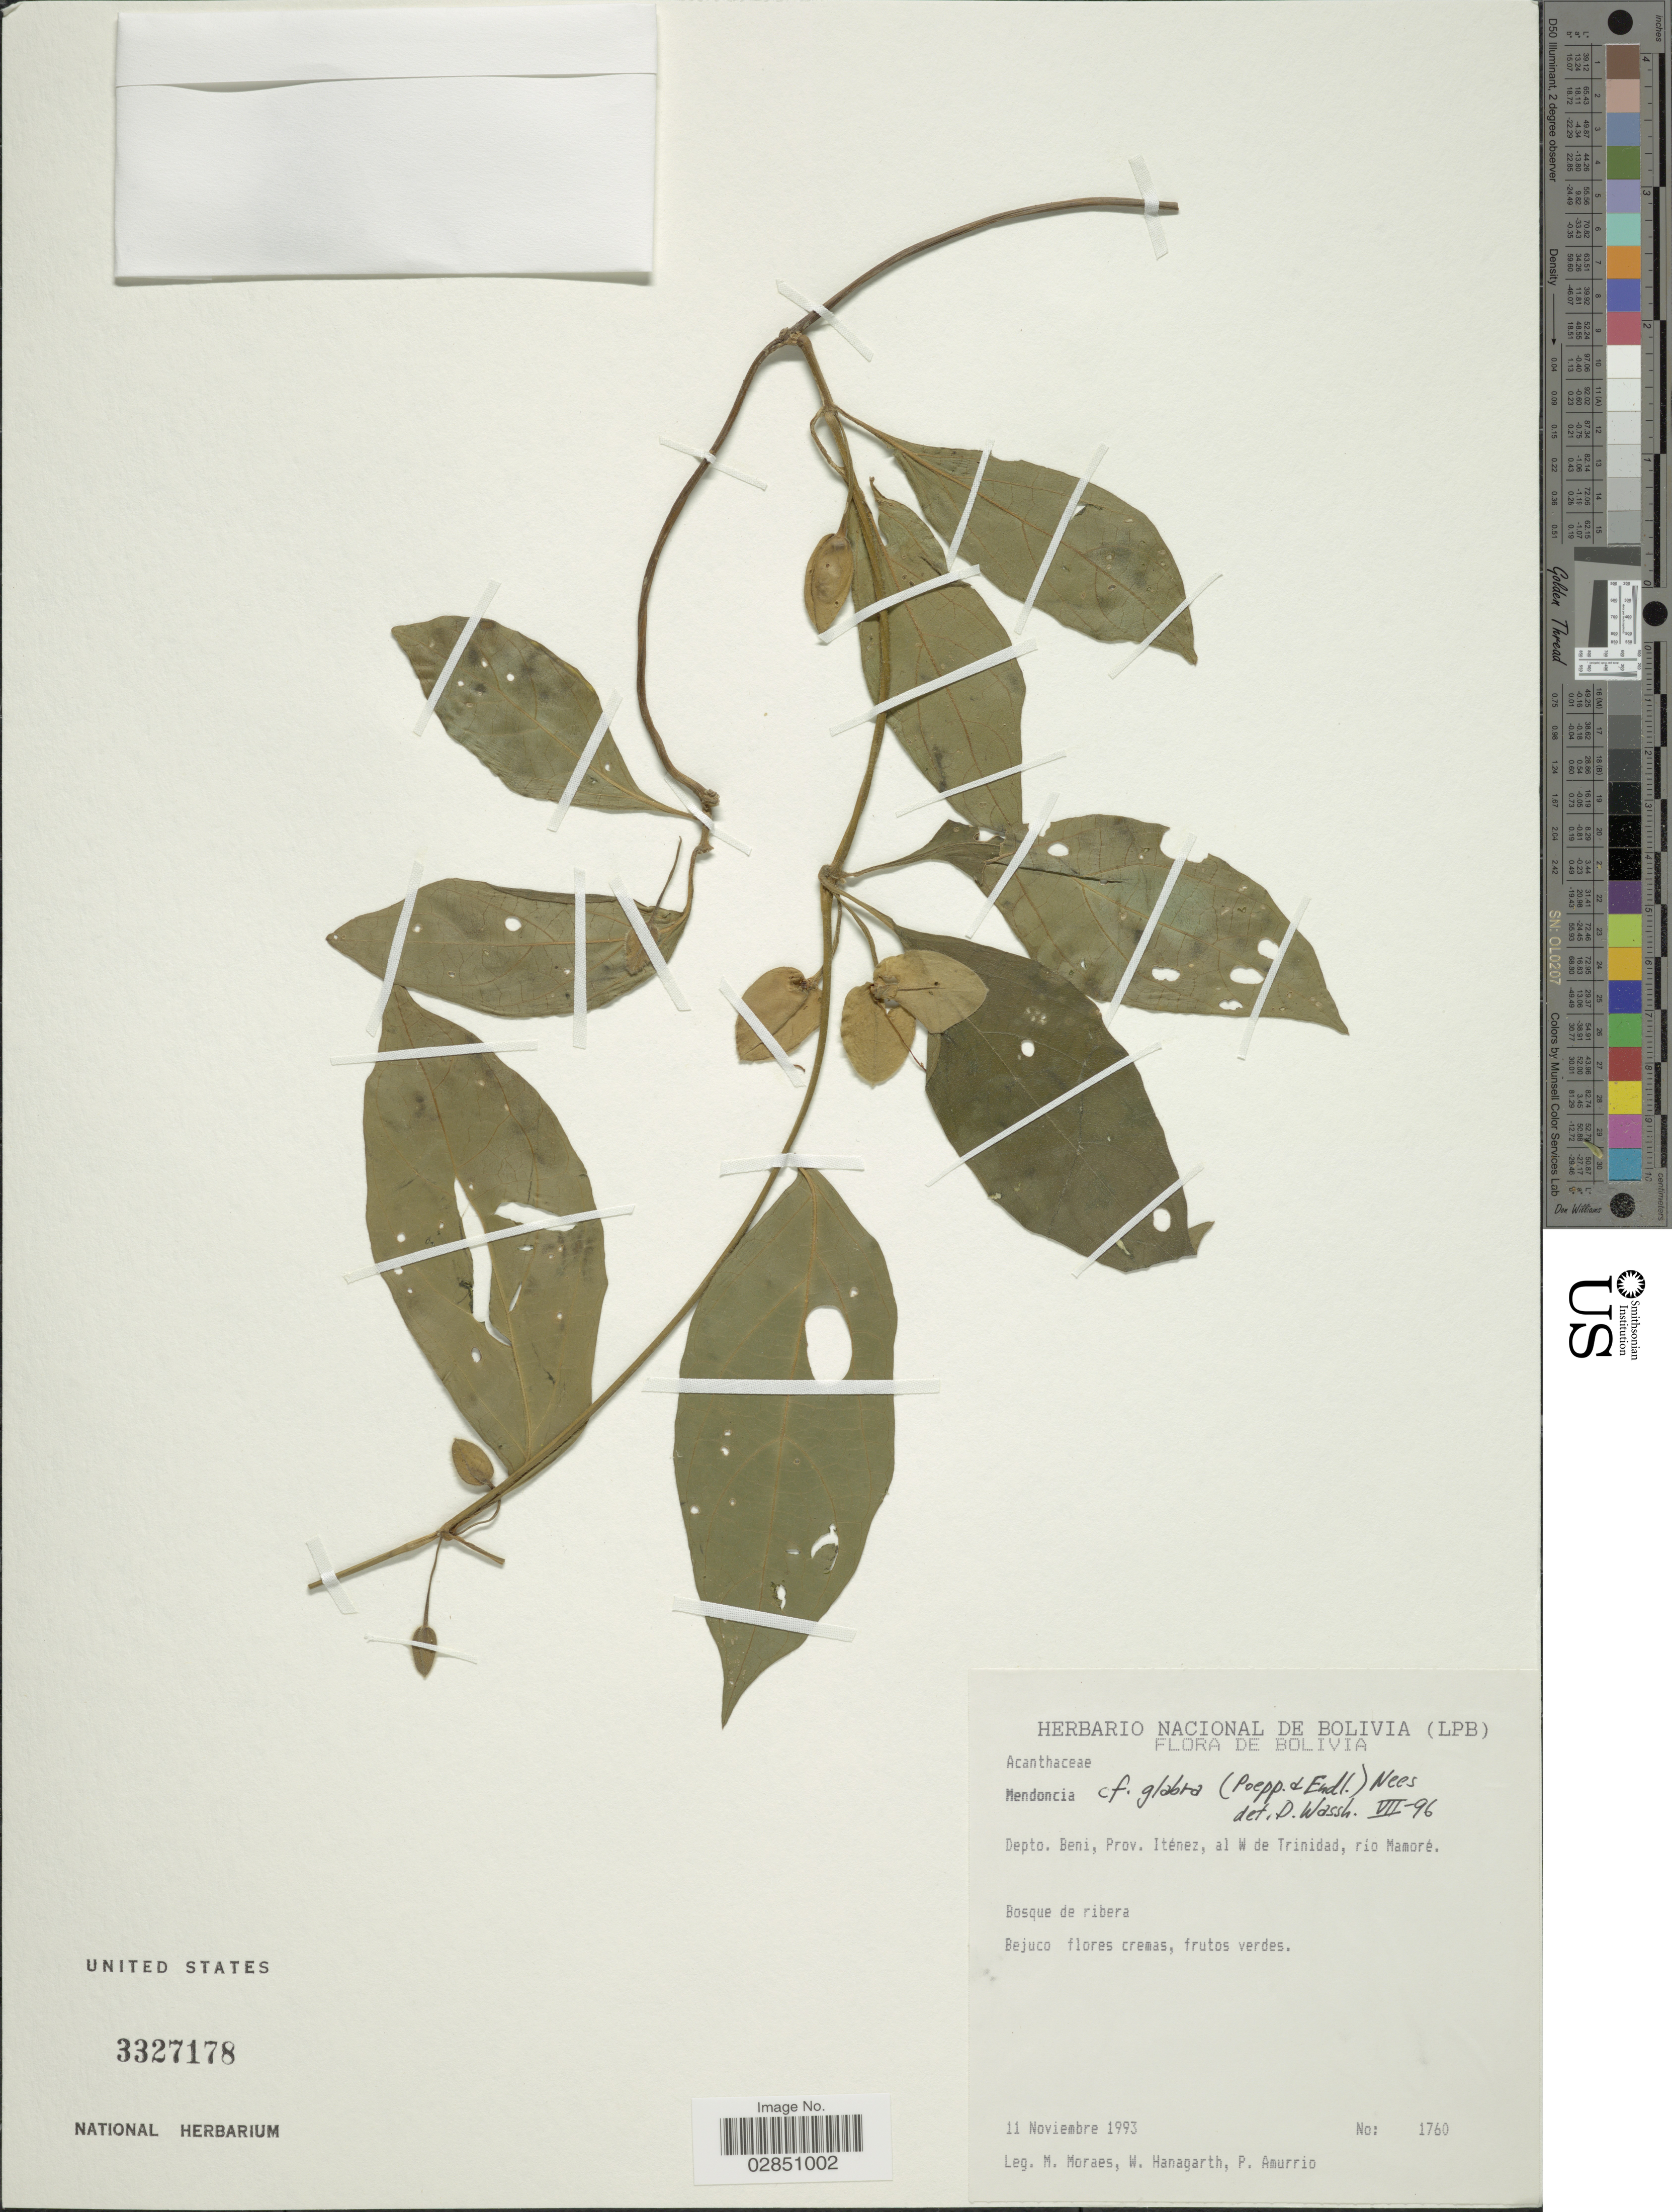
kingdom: Plantae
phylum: Tracheophyta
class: Magnoliopsida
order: Lamiales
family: Acanthaceae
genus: Mendoncia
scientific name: Mendoncia glabra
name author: (Poepp. & Endl.) Nees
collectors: M. Moraes, W. Hanagarth & P. Amurrio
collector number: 1760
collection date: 1993-11-11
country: Bolivia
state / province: Beni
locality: Depto. Beni, Prov. Iténez, al W de Trinidad, rio Mamoré.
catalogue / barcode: US 3327178